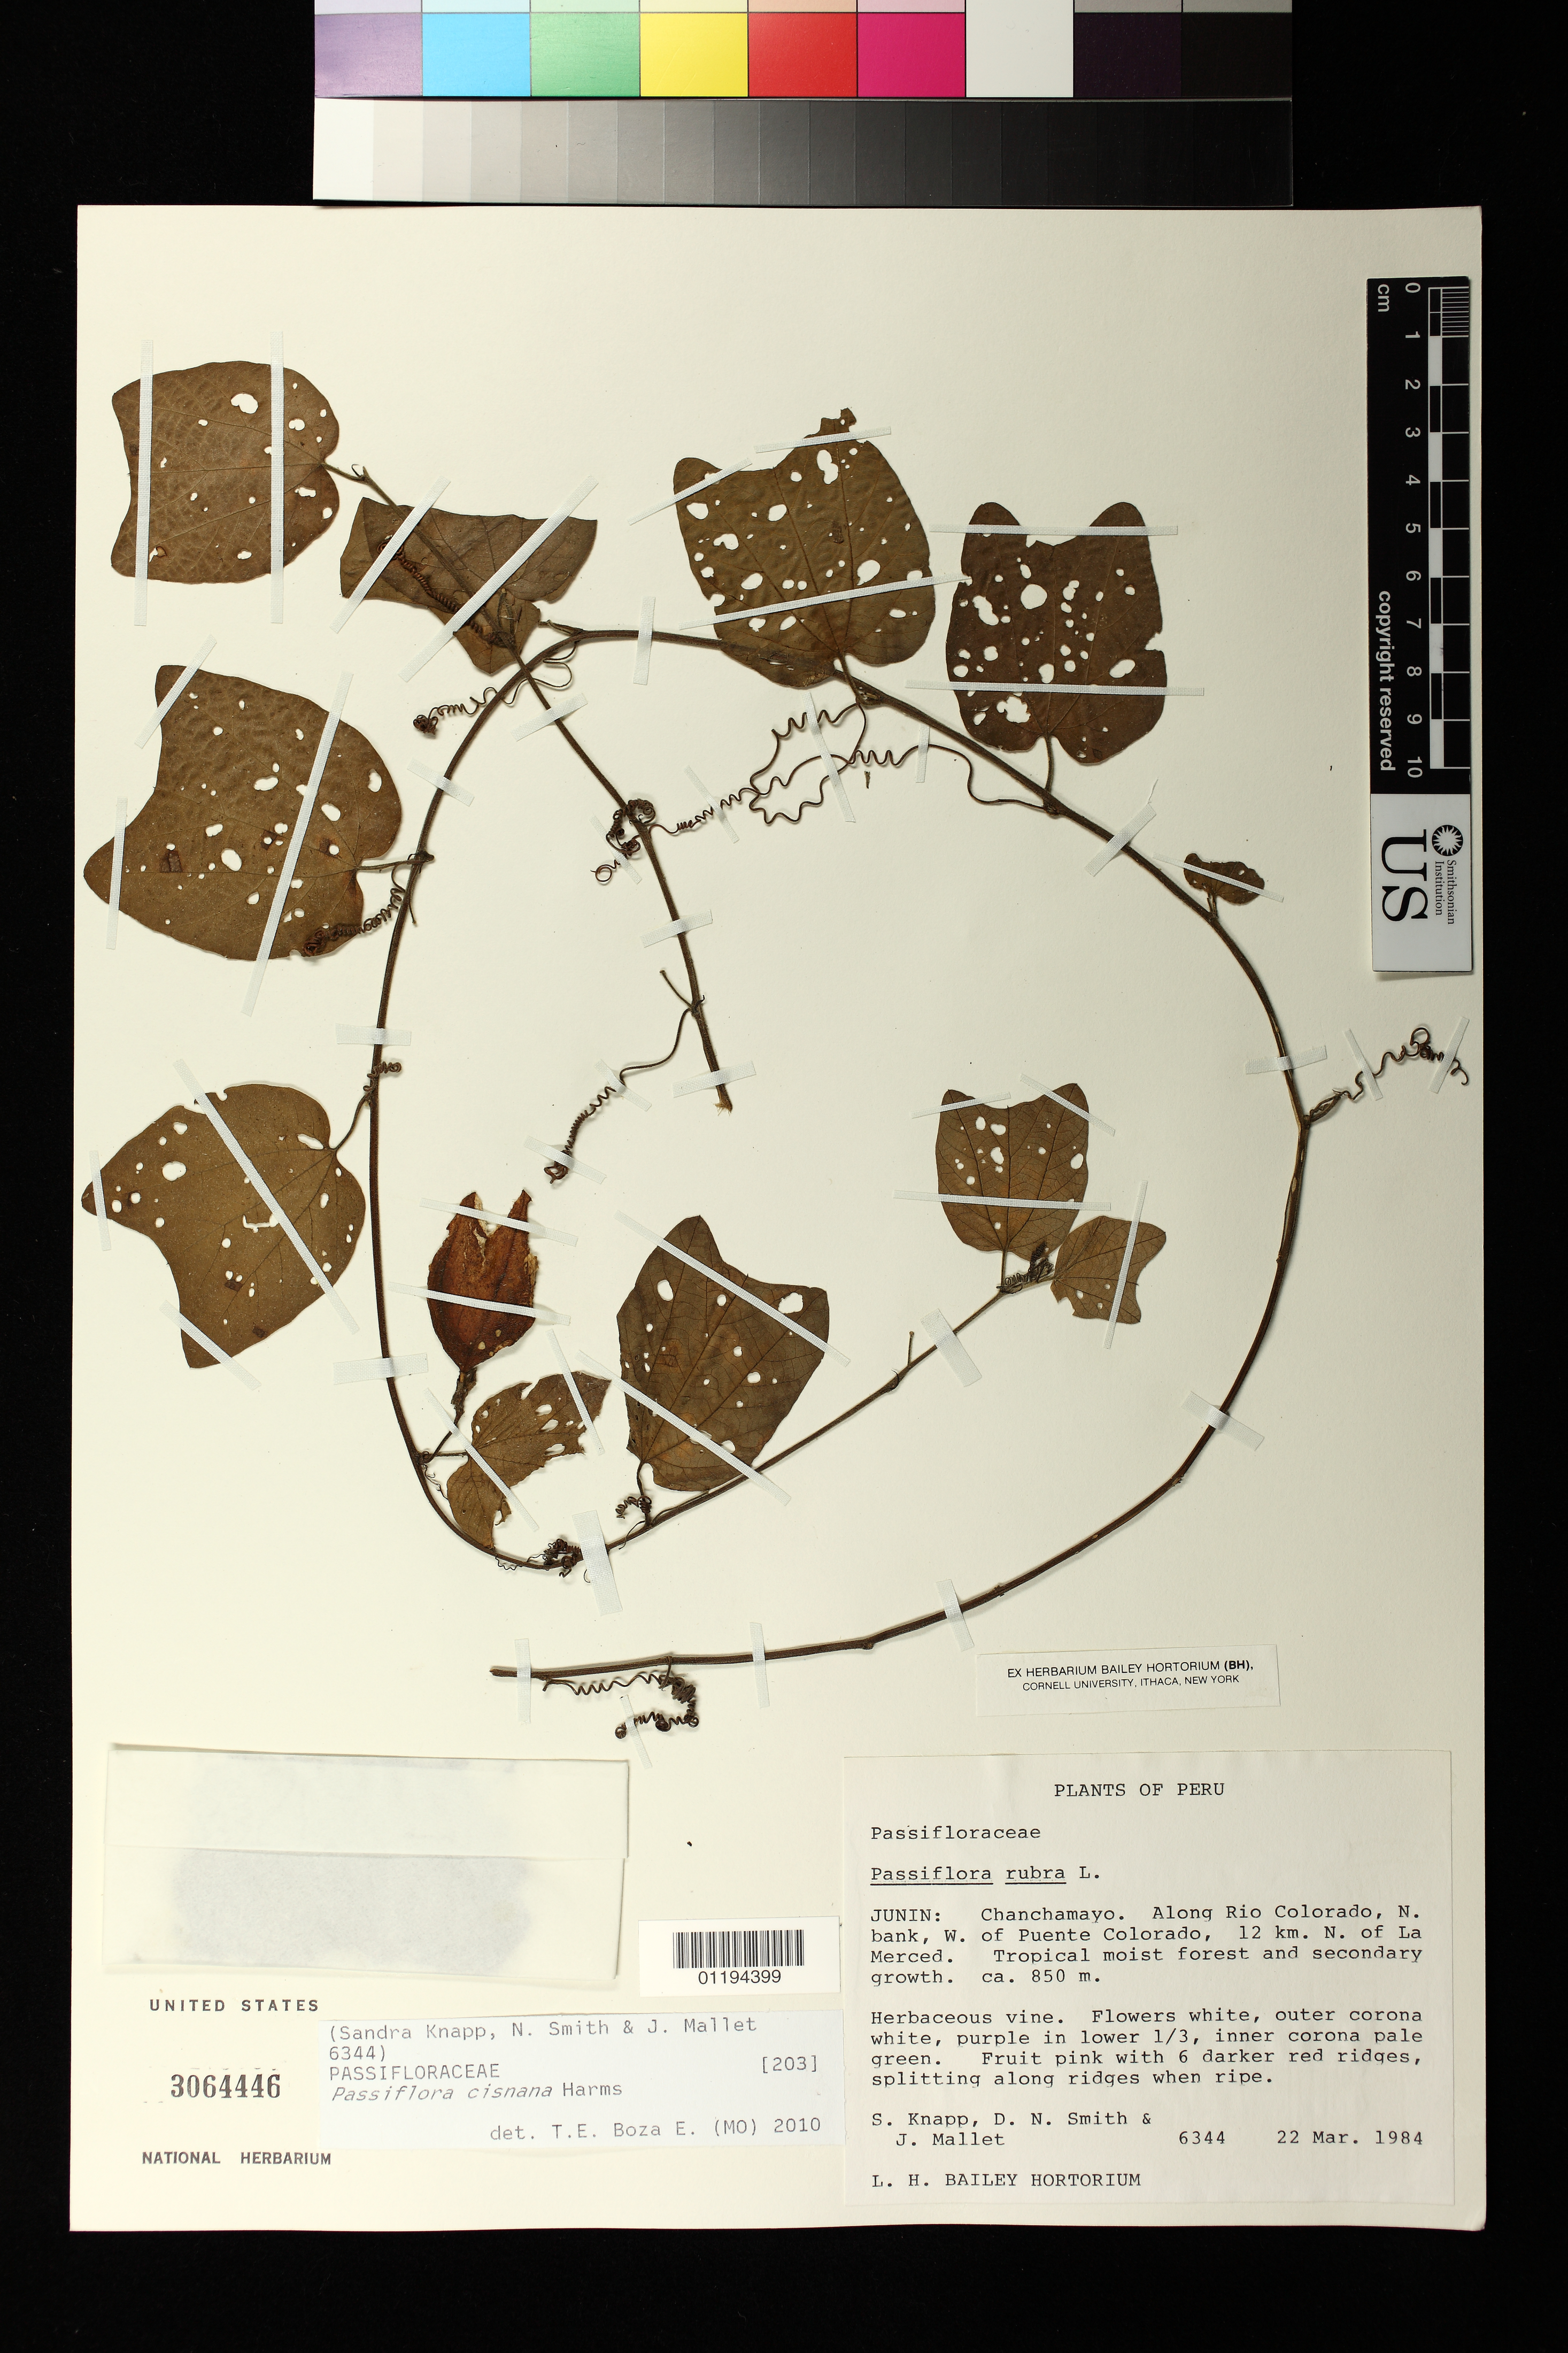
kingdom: Plantae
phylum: Tracheophyta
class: Magnoliopsida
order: Malpighiales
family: Passifloraceae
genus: Passiflora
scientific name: Passiflora cisnana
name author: Harms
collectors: S. Knapp, D. Smith & J. Mallet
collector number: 6344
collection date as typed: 22 Mar 1984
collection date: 1984-03-22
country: Peru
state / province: Junín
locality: JUNIN: Chanchamayo. Along Rio Colorado, N. bank, W. of Puente Colorado, 12 km. N. of La Merced.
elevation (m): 850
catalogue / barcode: US 3064446